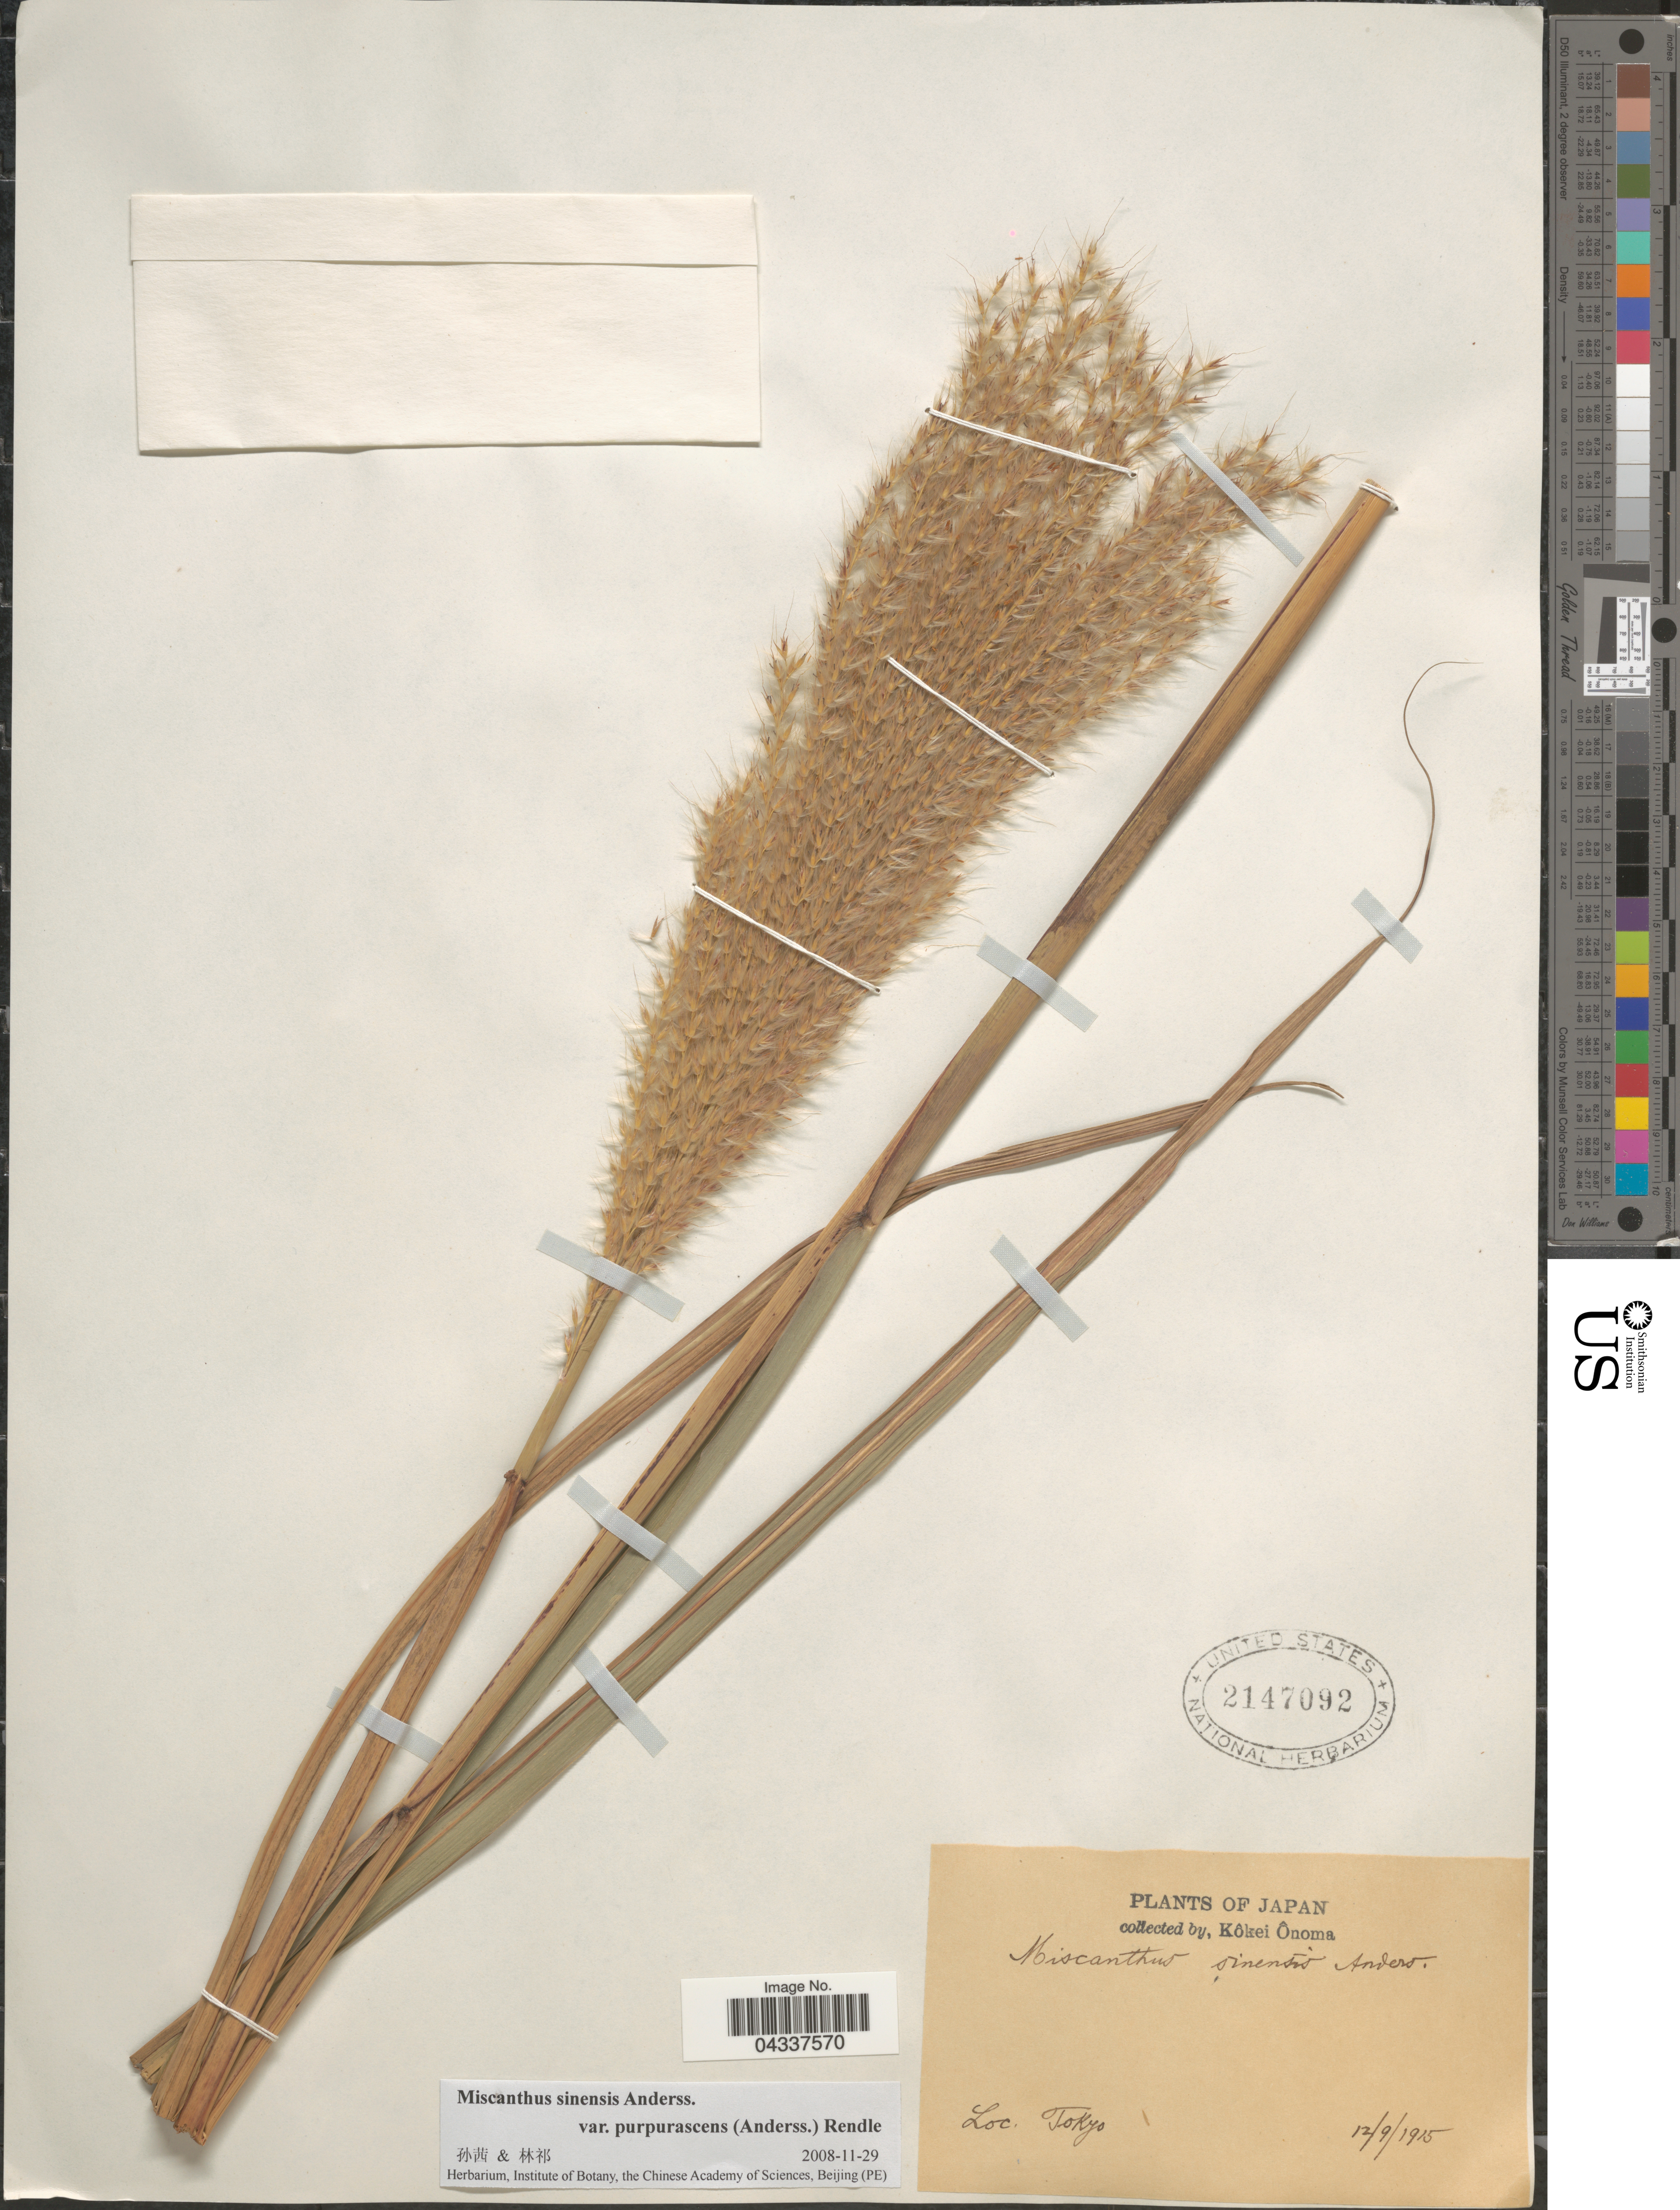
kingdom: Plantae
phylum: Tracheophyta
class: Liliopsida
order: Poales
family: Poaceae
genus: Miscanthus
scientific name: Miscanthus sinensis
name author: Andersson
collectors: K. Onoma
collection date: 1915-09-12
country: Japan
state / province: Tokyo, Federal City of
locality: Tokyo.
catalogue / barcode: US 2147092